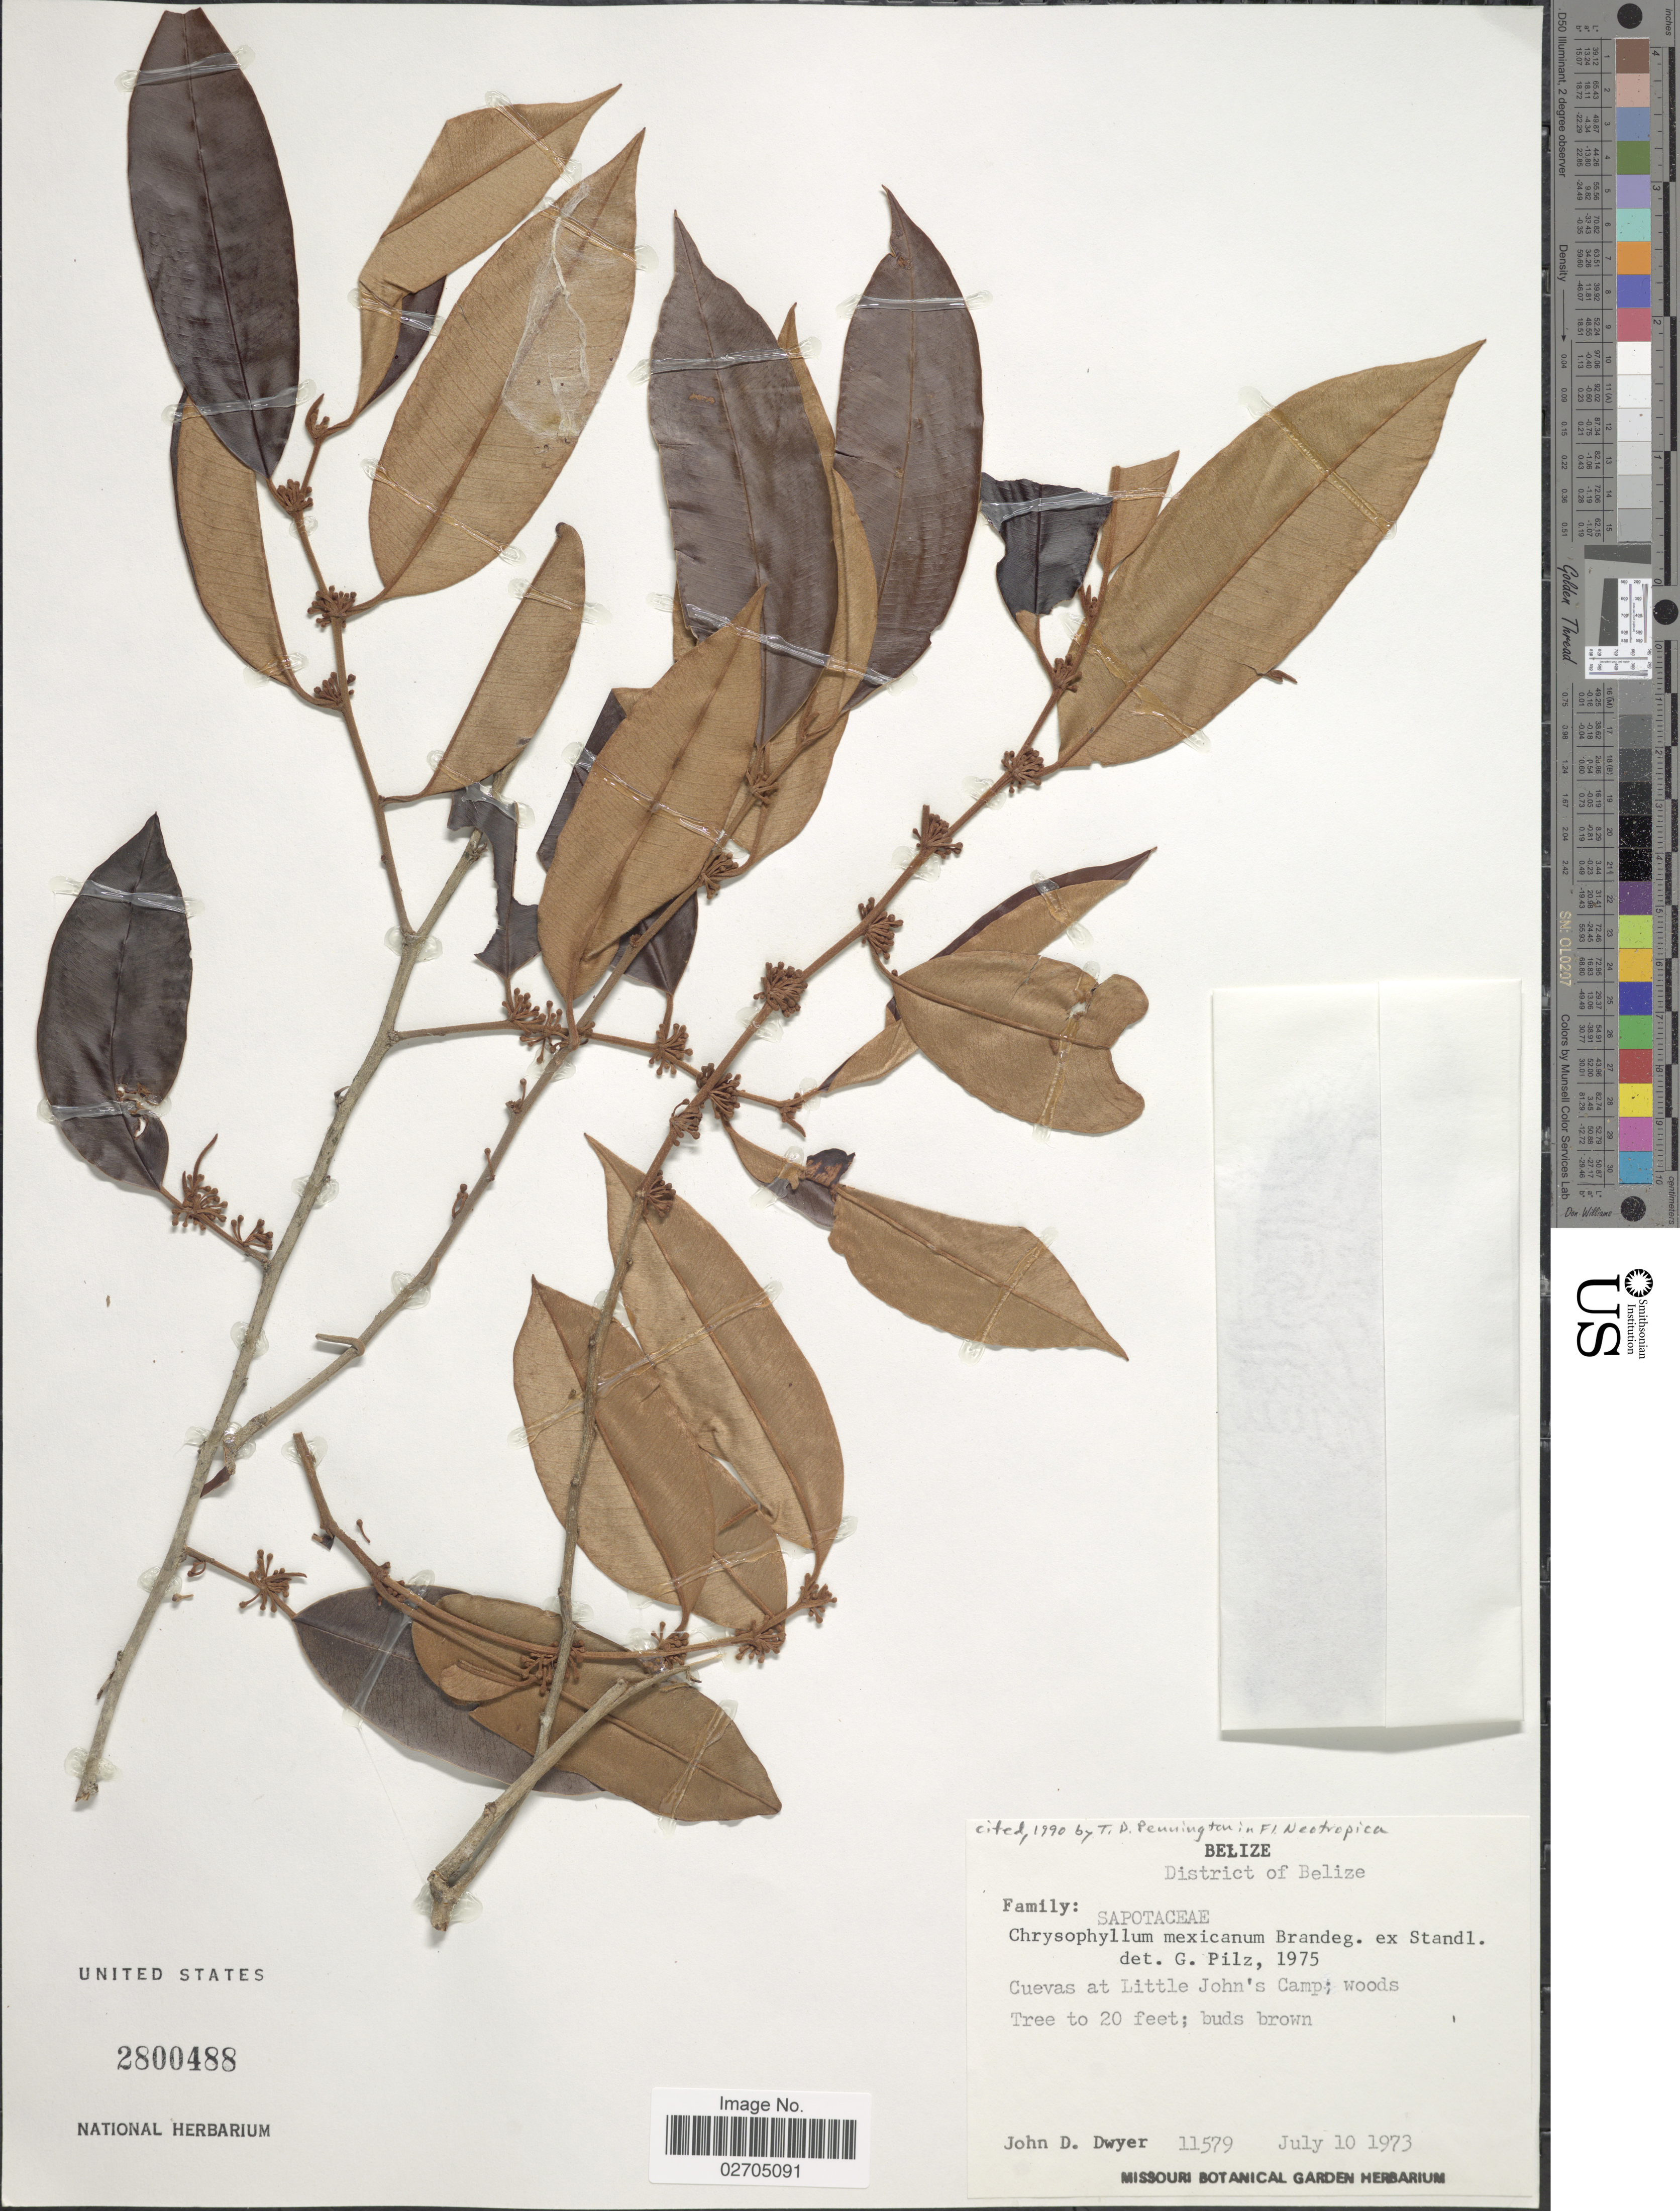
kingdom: Plantae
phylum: Tracheophyta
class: Magnoliopsida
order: Ericales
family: Sapotaceae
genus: Chrysophyllum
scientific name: Chrysophyllum mexicanum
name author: Brandegee ex Standl.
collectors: J. D. Dwyer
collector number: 11579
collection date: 1973-07-10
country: Belize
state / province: Belize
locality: Cuevas at little John's Camp; woods.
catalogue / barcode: US 2800488